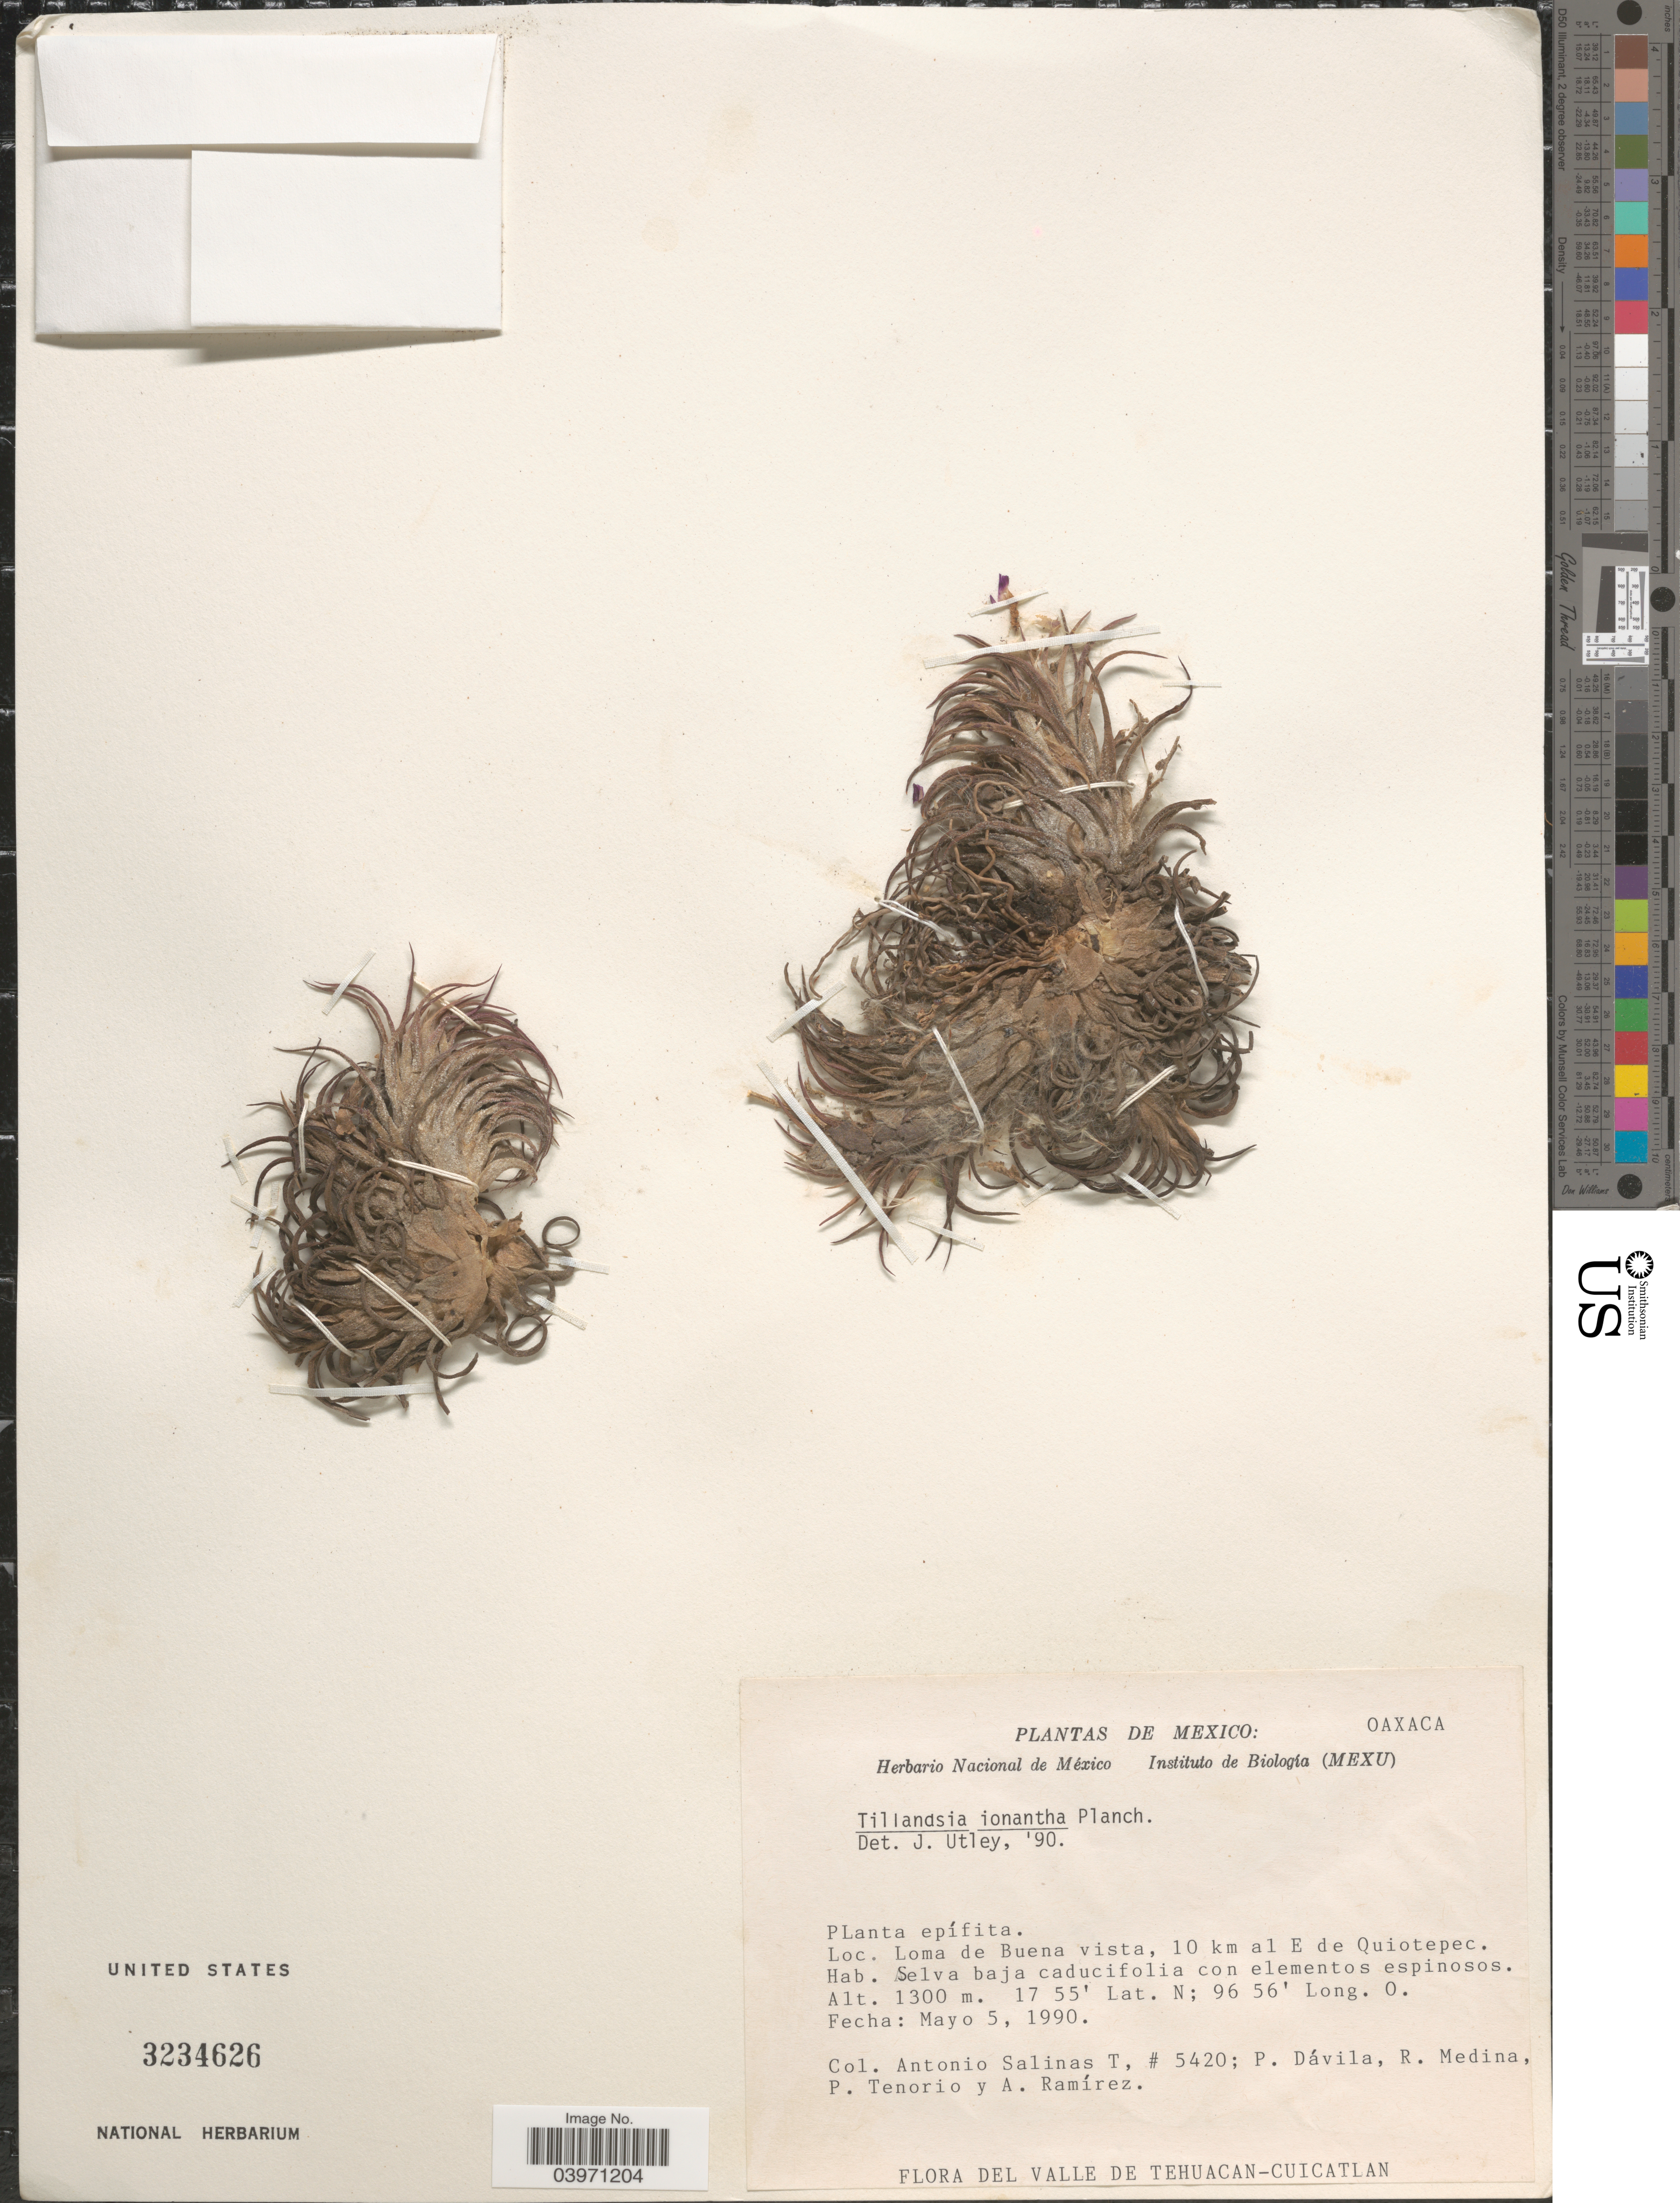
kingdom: Plantae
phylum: Tracheophyta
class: Liliopsida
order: Poales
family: Bromeliaceae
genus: Tillandsia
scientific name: Tillandsia ionantha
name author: Planch.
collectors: A. Salinas T., P. Dávila, R. Medina, Tenorio, P. & A. Ramírez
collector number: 5420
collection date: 1990-05-05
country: Mexico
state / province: Oaxaca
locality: Loma de Buena vista, 10 km al E de Quiotepec.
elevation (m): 1300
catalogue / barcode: US 3234626